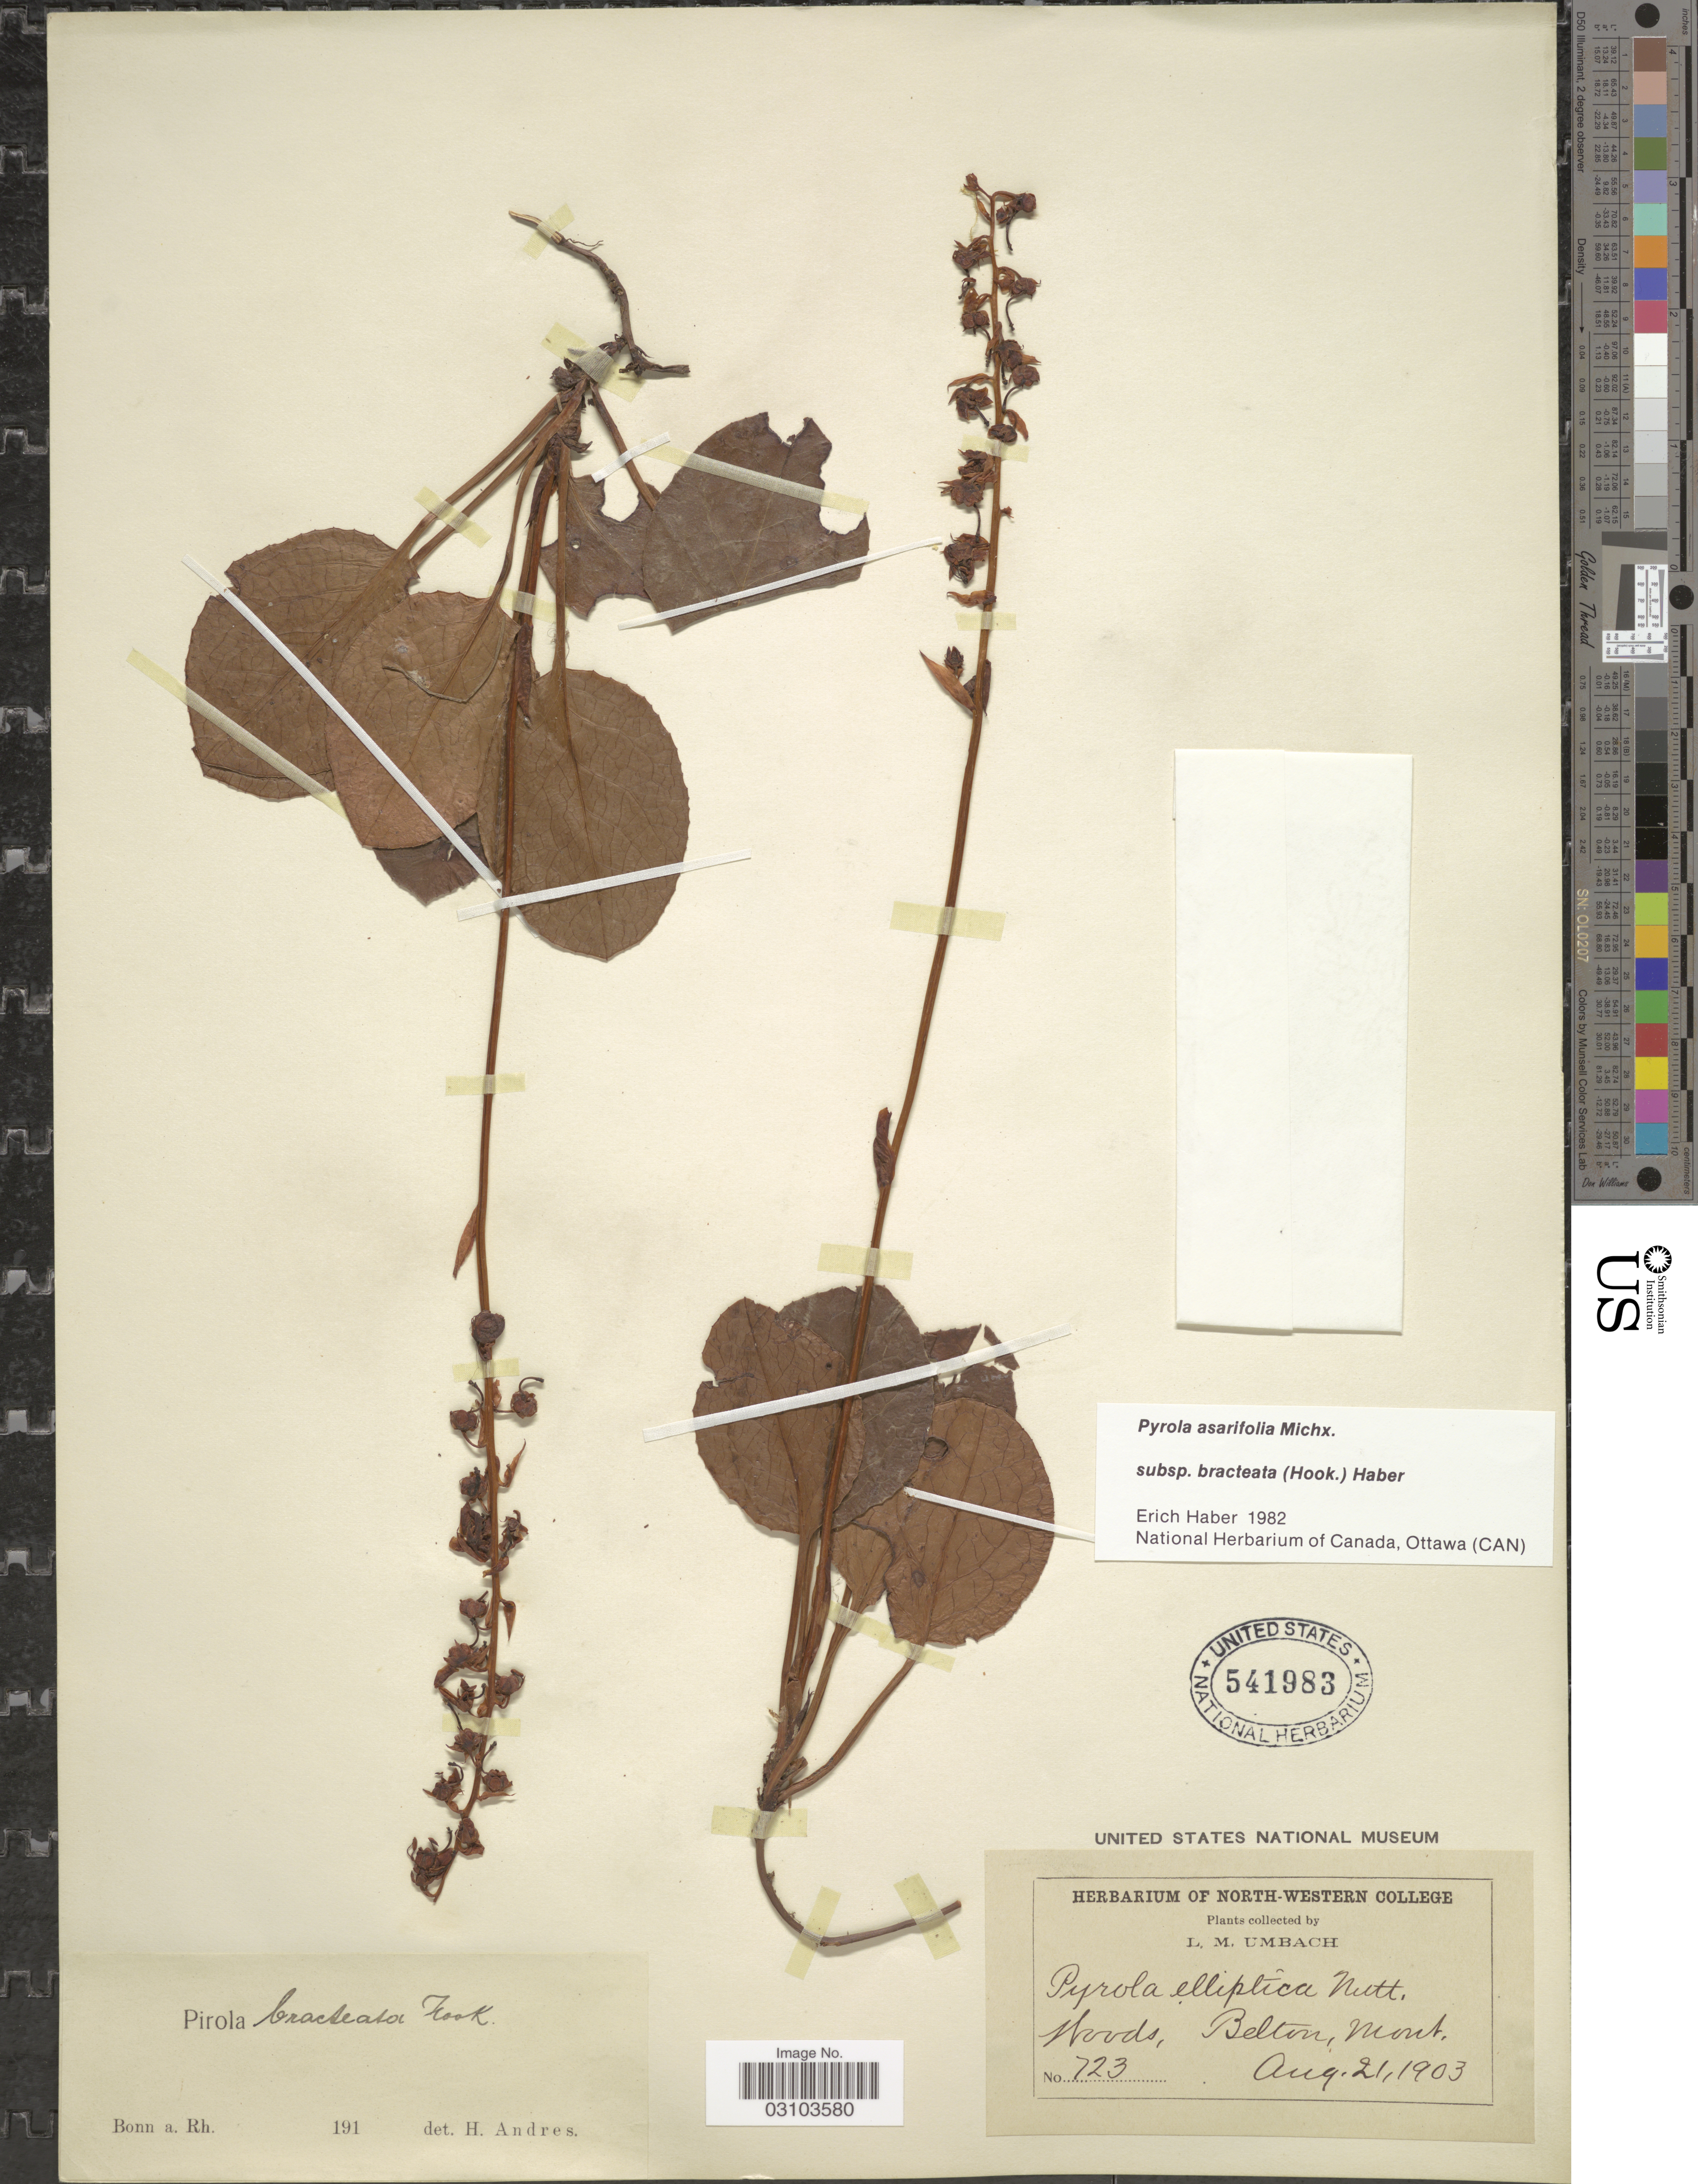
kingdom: Plantae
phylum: Tracheophyta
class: Magnoliopsida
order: Ericales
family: Ericaceae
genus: Pyrola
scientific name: Pyrola asarifolia subsp. bracteata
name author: (Hook.) Haber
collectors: L. M. Umbach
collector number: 723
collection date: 1903-08-21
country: United States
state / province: Montana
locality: Woods, Belton.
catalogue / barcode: US 541983